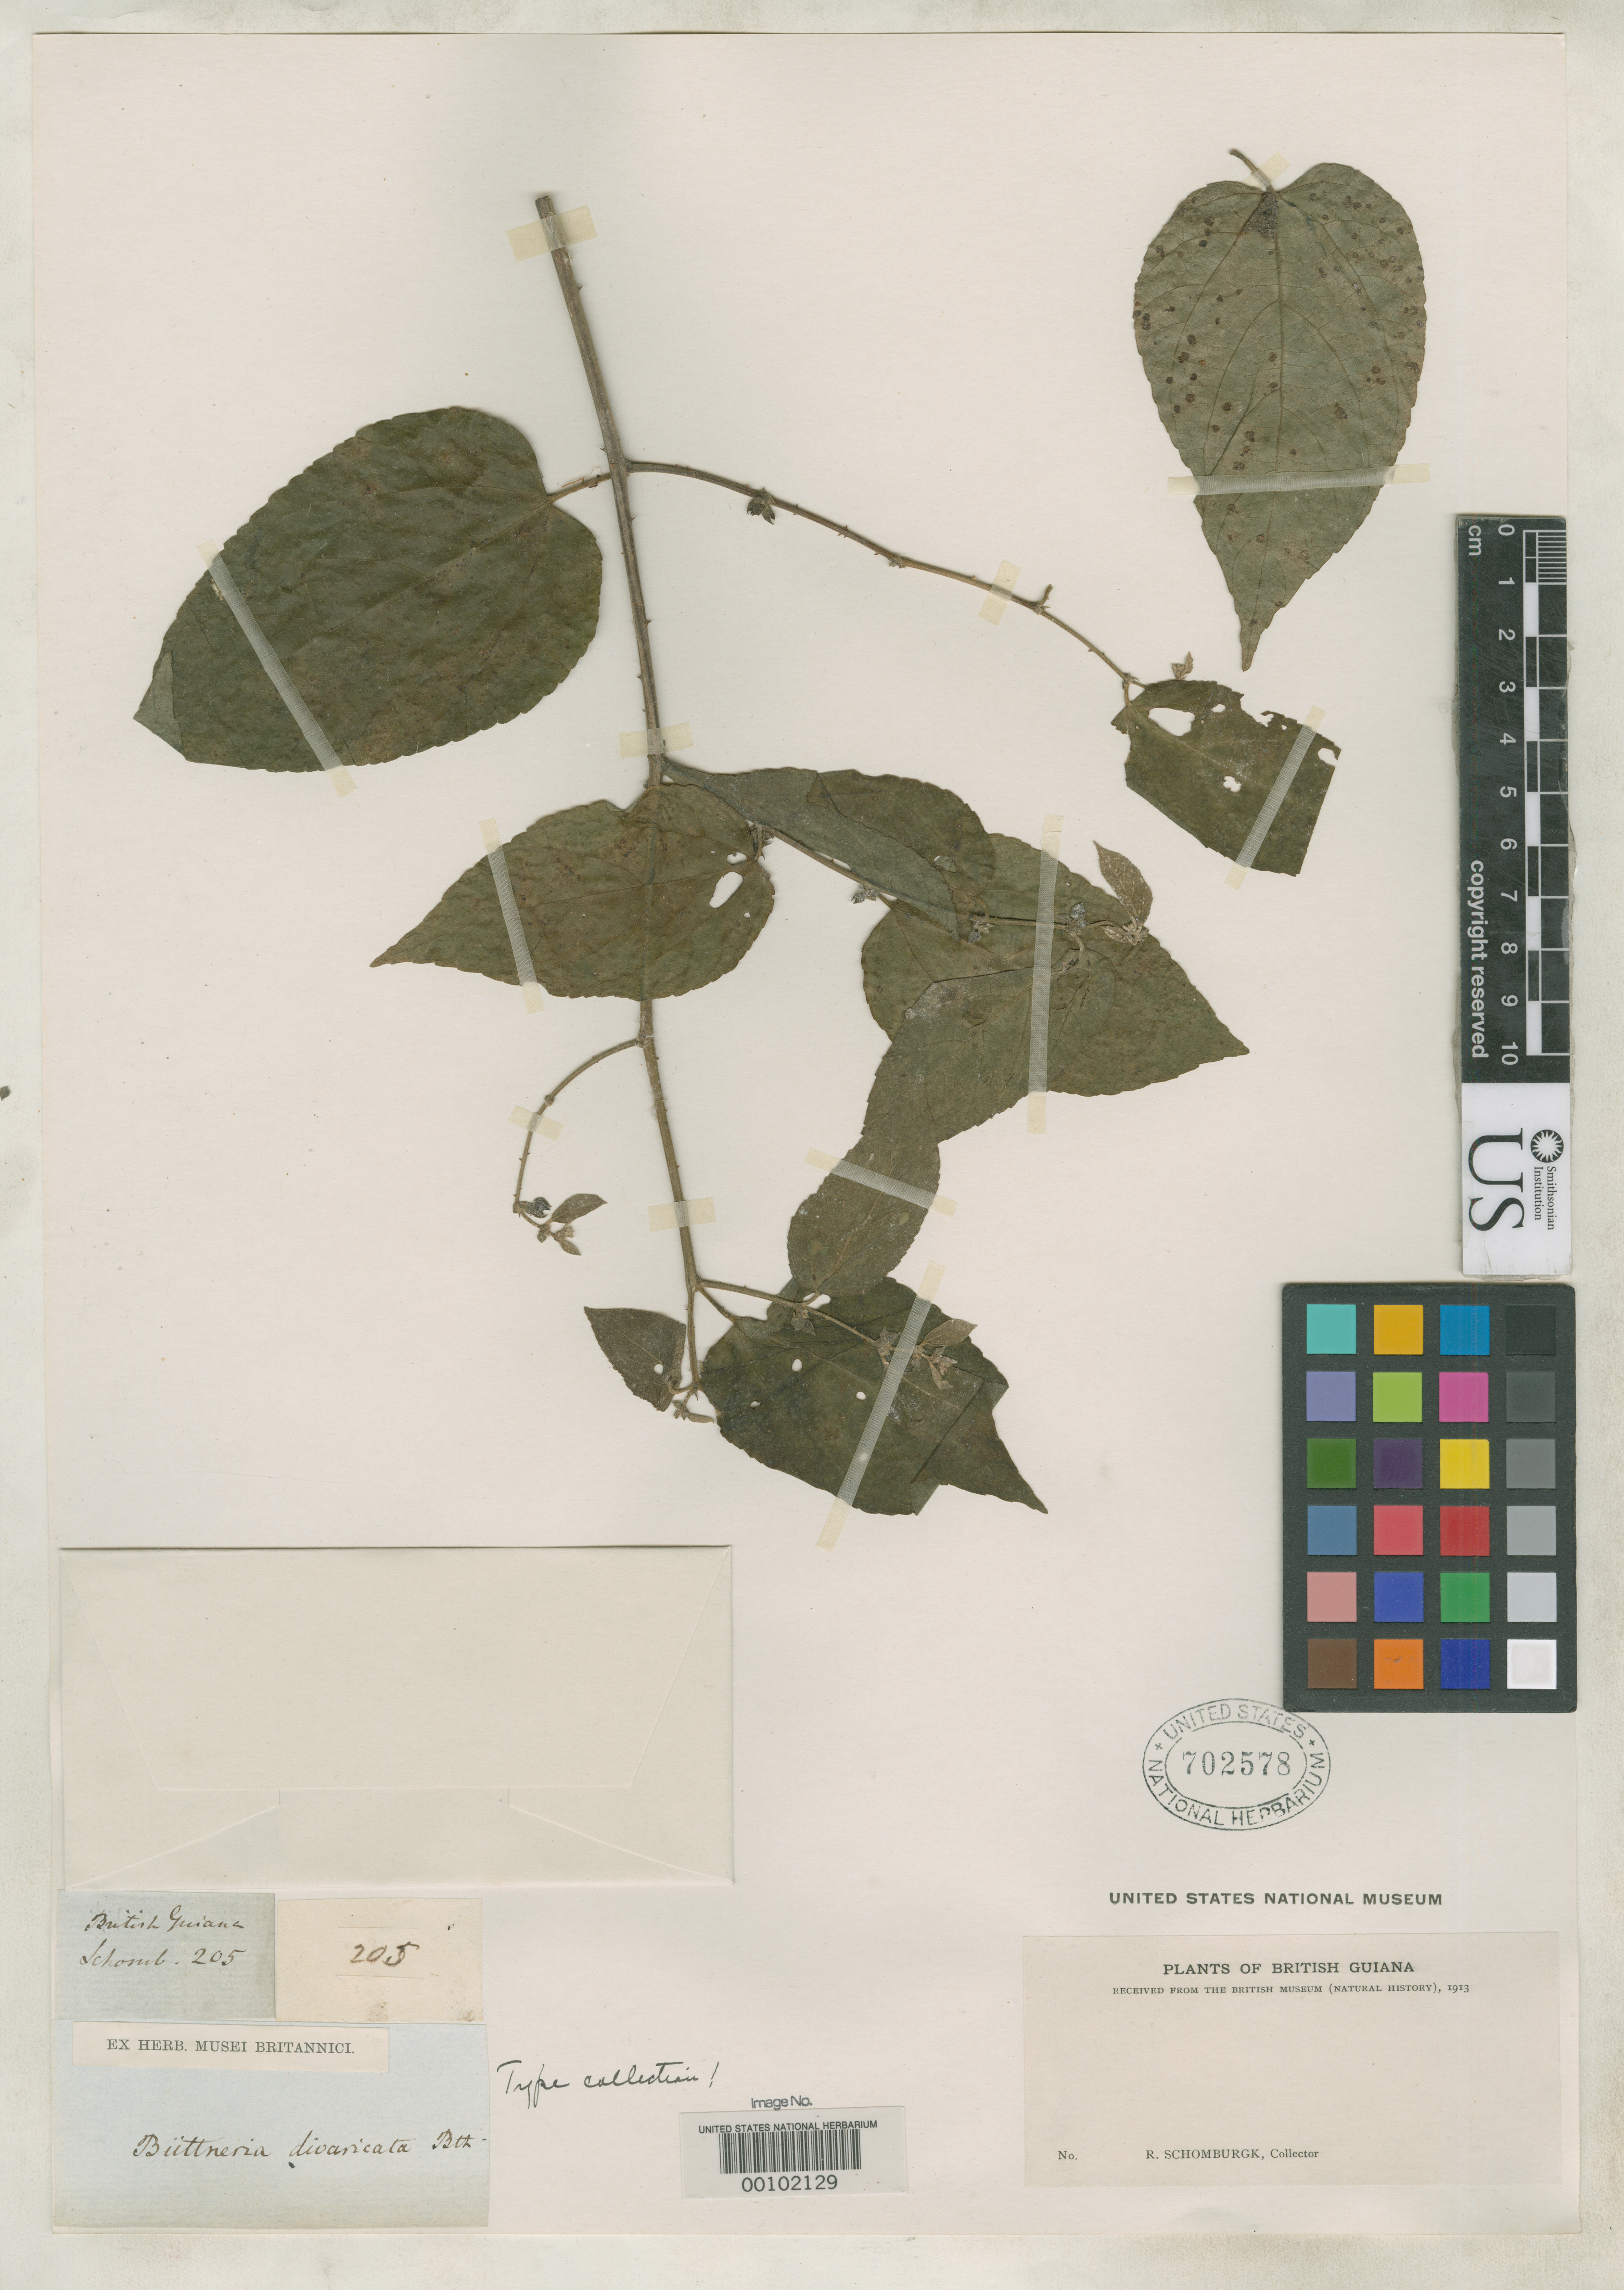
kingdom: Plantae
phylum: Tracheophyta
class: Magnoliopsida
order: Malvales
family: Malvaceae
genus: Byttneria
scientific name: Byttneria divaricata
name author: Benth.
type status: Isotype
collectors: R. H. Schomburgk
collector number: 205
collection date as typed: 18--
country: Guyana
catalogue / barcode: US 702578